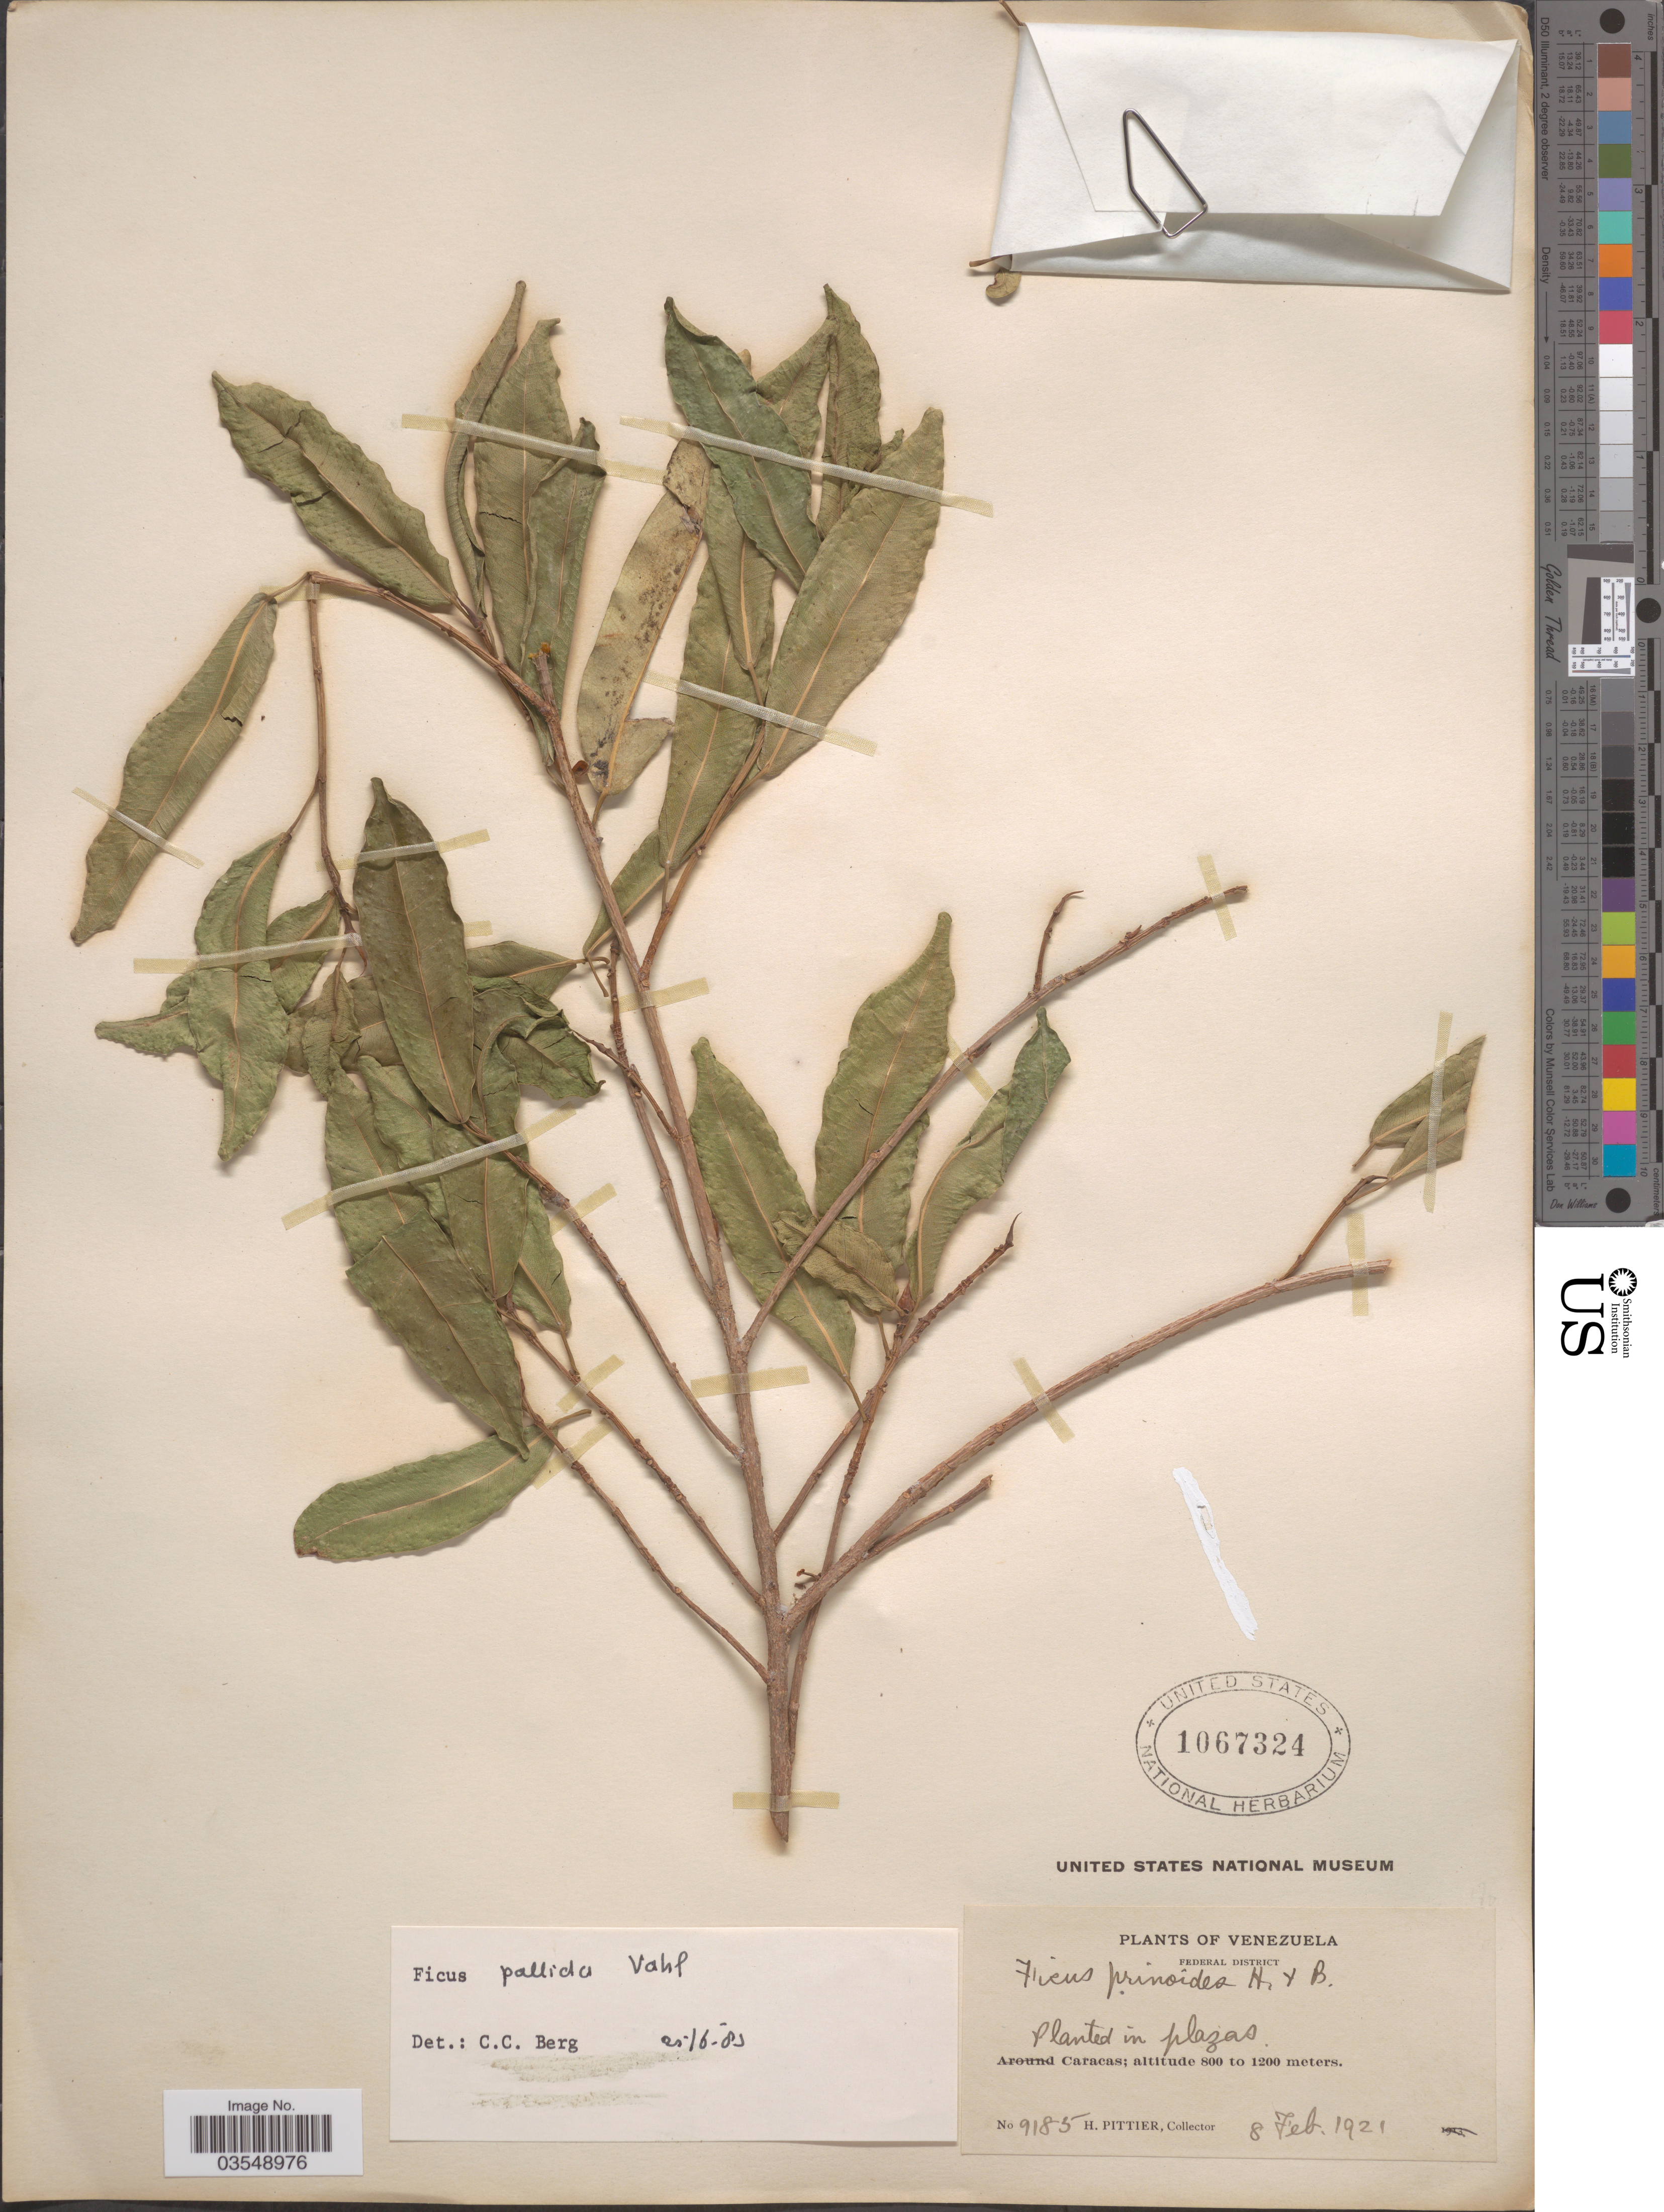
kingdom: Plantae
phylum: Tracheophyta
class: Magnoliopsida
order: Rosales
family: Moraceae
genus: Ficus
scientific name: Ficus pallida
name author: Vahl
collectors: H. F. Pittier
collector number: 9185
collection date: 1921-02-08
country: Venezuela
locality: Federal District. In plazas. Caracas.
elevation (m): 800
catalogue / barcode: US 1067324